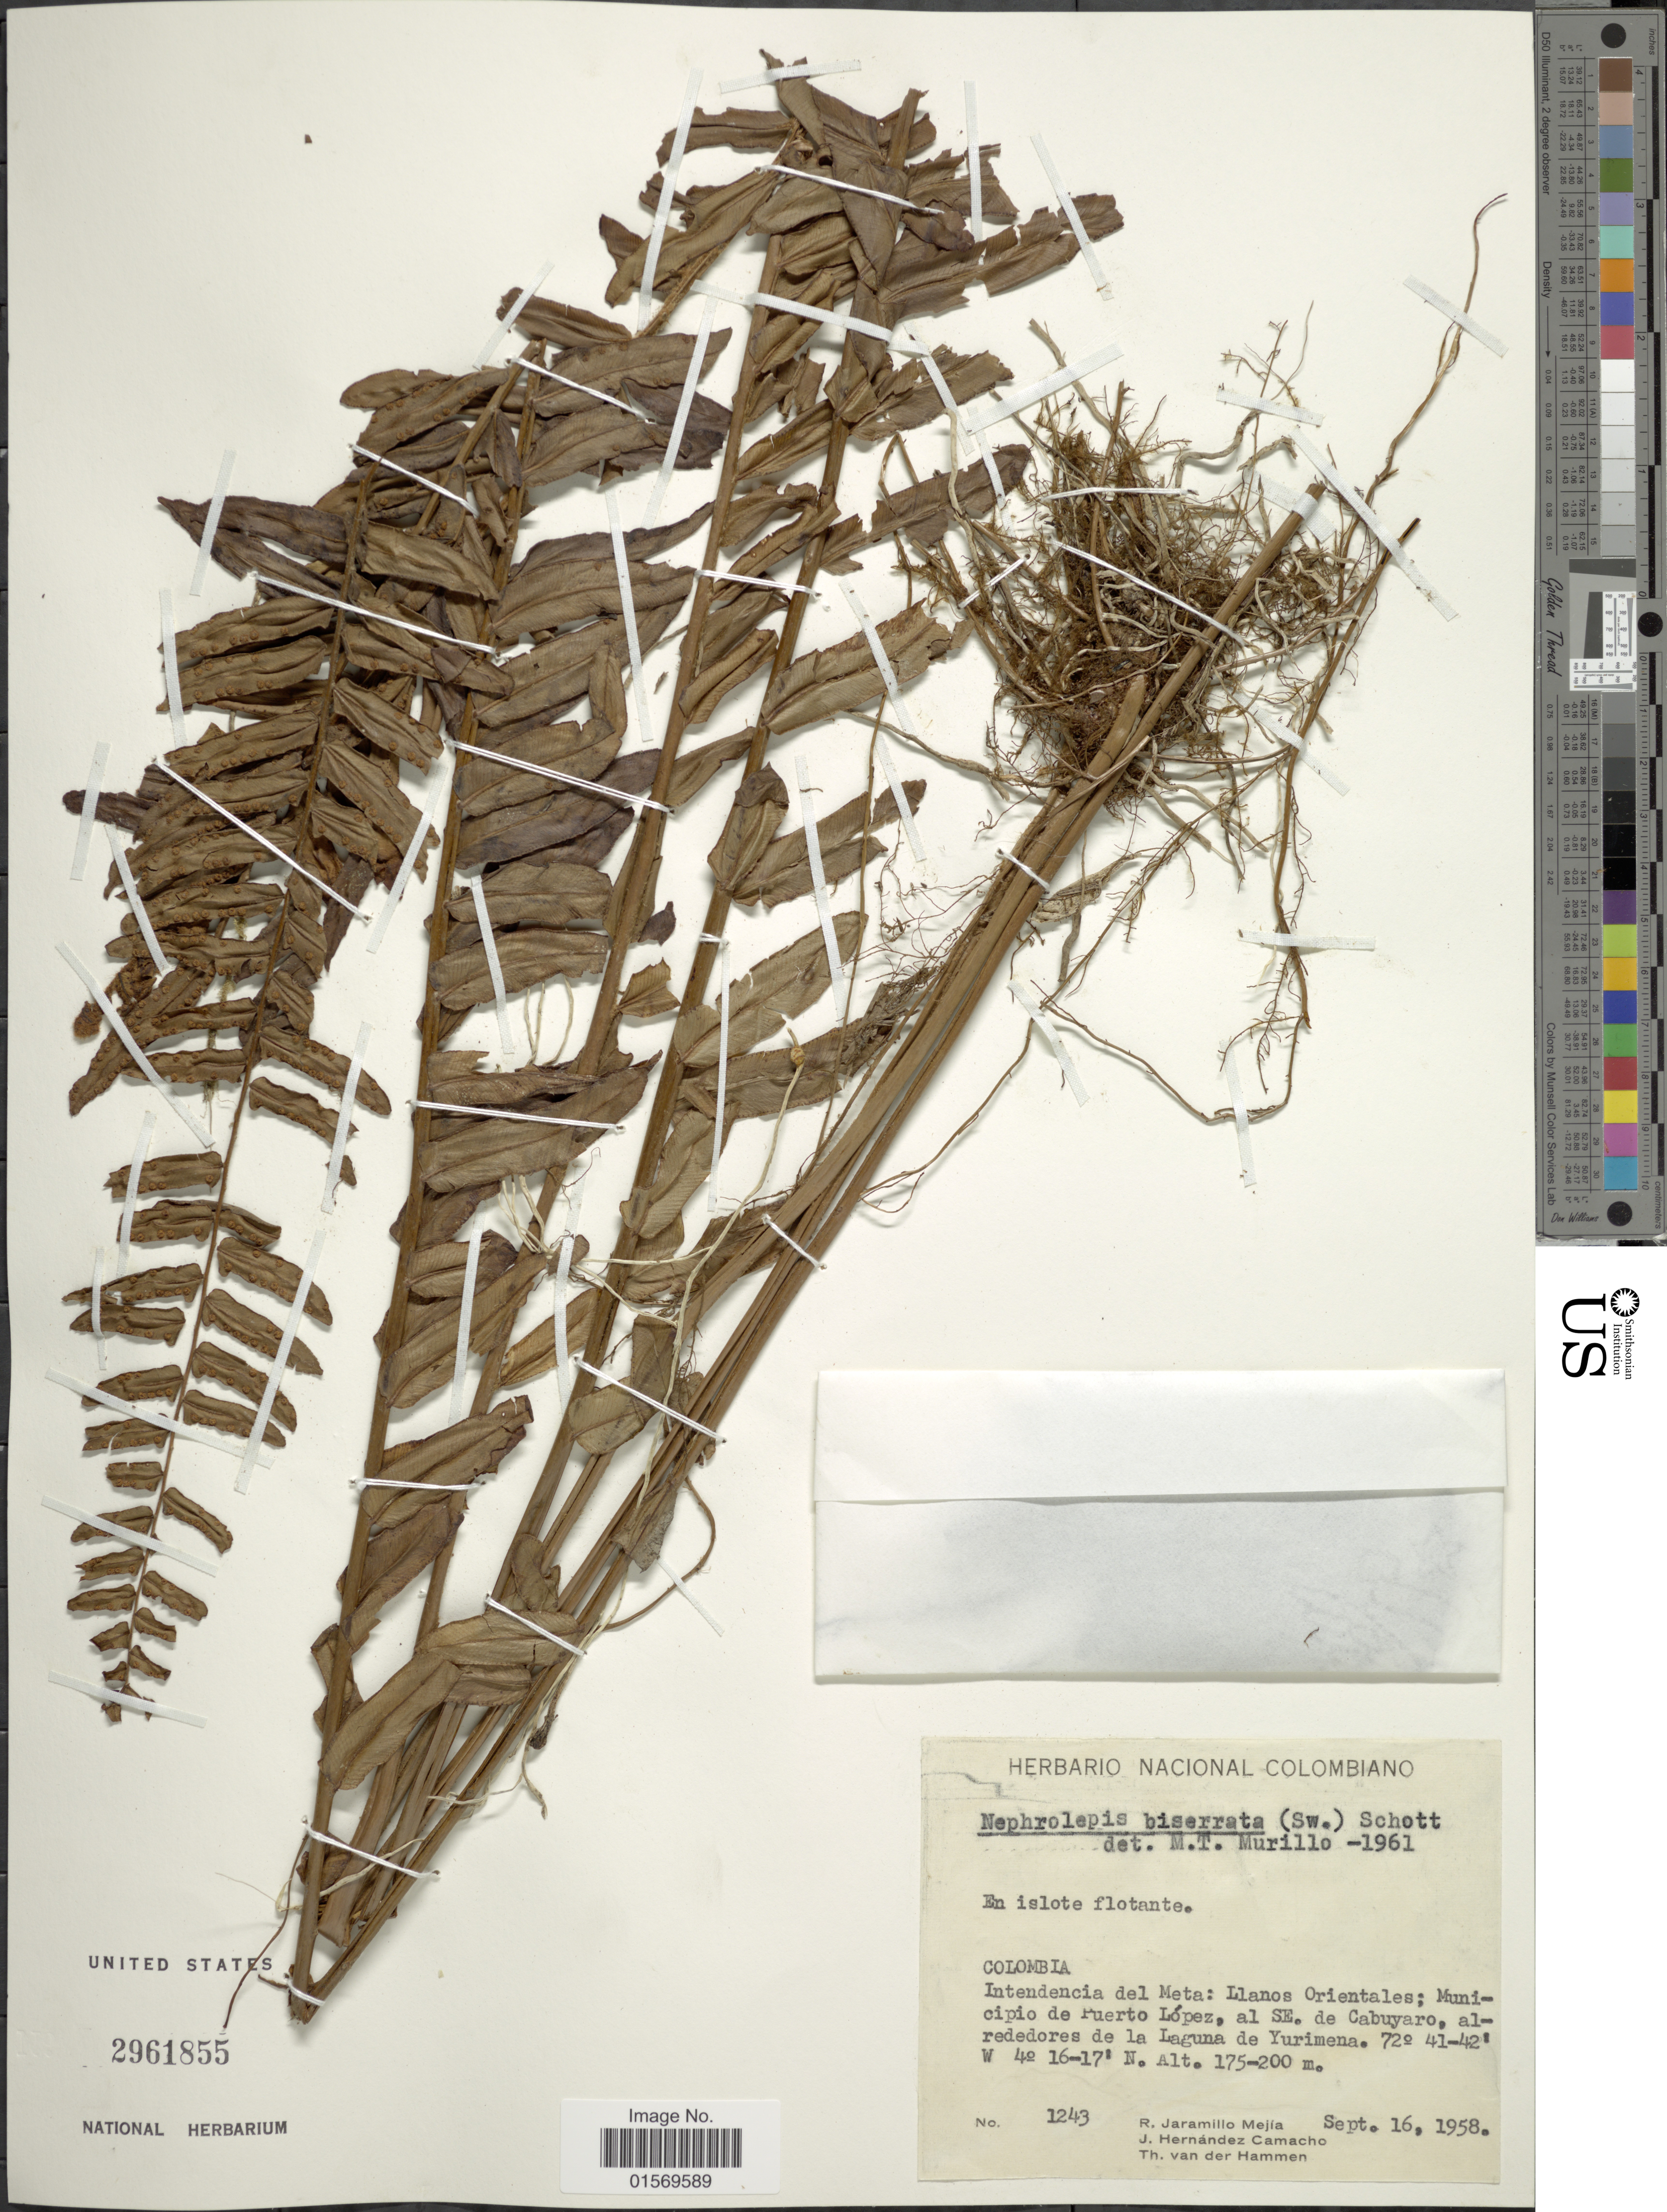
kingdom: Plantae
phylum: Tracheophyta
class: Polypodiopsida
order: Polypodiales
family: Nephrolepidaceae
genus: Nephrolepis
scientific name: Nephrolepis biserrata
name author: (Sw.) Schott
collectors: R. Jaramillo M., J. Hernandez Camacho & T. Hammen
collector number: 1243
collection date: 1958-09-16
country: Colombia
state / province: Meta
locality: Intendencia del Meta: Llanos Orientales; Municipio de Puerto López, al SE de Cabuyaro, alrededores de la Laguna de Yurimena.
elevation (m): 175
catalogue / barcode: US 2961855